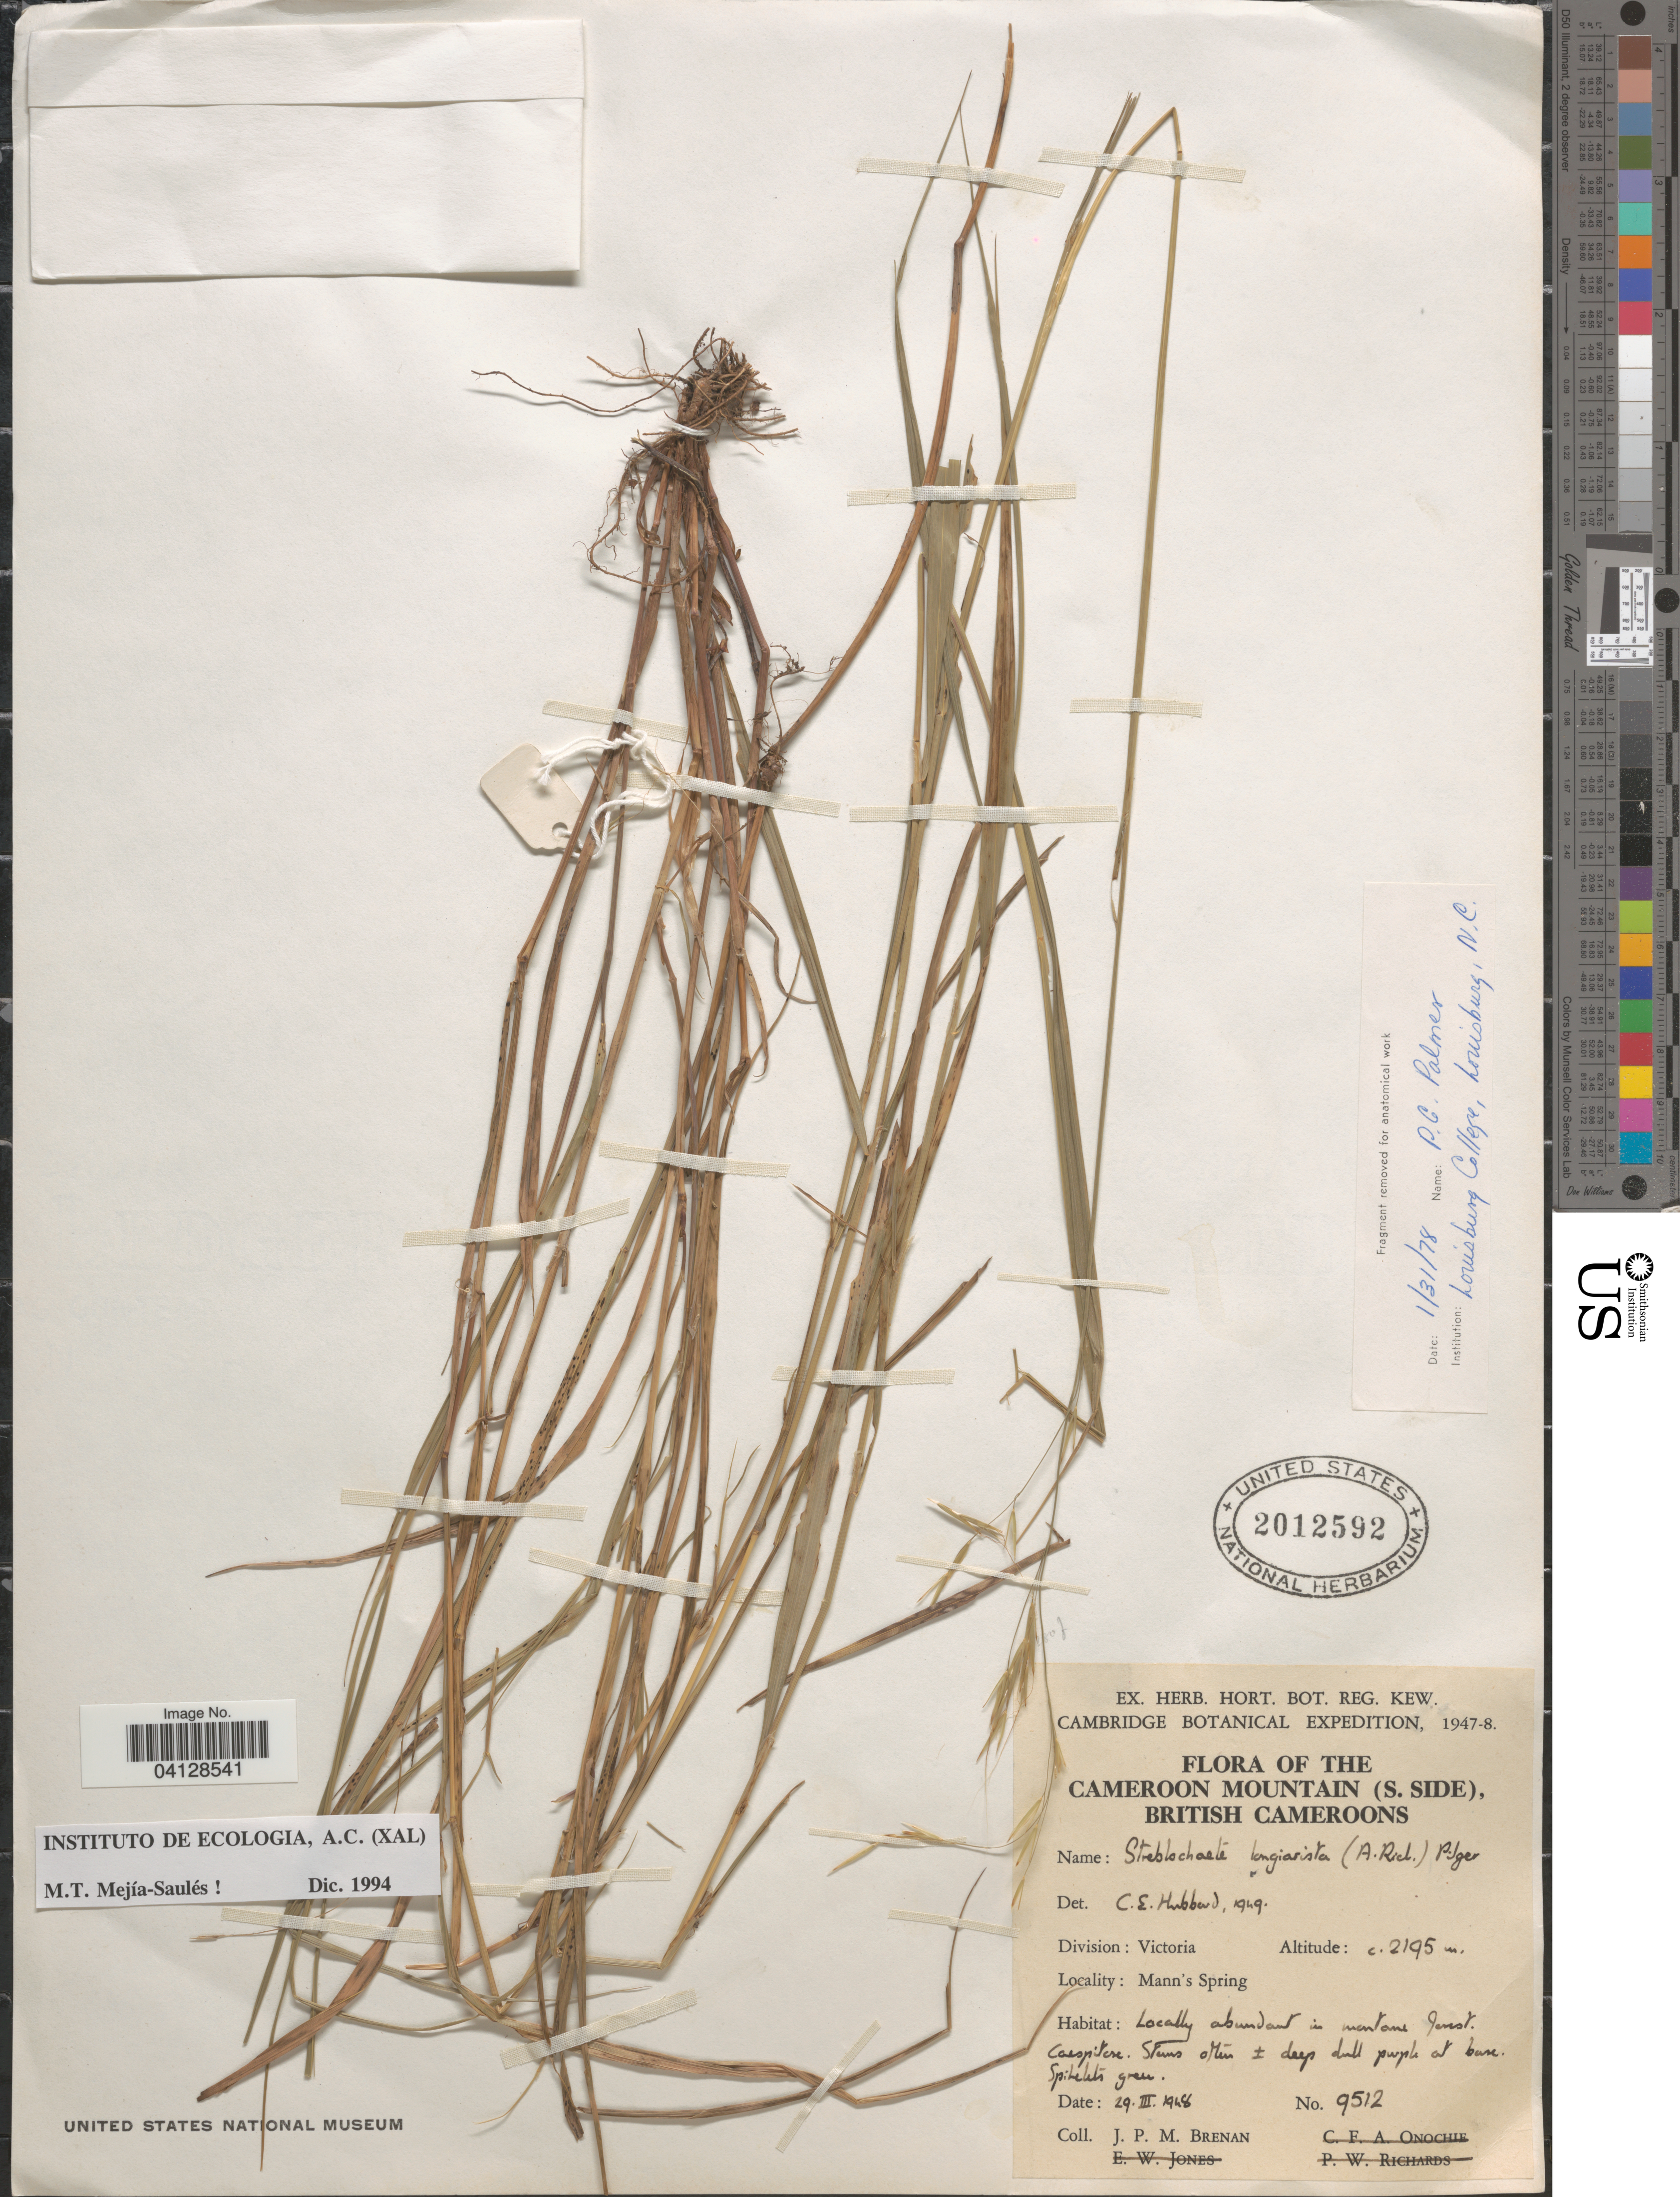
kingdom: Plantae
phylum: Tracheophyta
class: Liliopsida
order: Poales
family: Poaceae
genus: Streblochaete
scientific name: Streblochaete longiarista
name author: (A. Rich.) Pilg.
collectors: J. Brenan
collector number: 9512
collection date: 1948-03-29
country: Cameroon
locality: Cambridge Botanical Expedition, 1947-8. The Cameroon Mountain (S. Side), British Cameroons. Division: Victoria. Mann's Spring.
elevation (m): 2195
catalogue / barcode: US 2012592